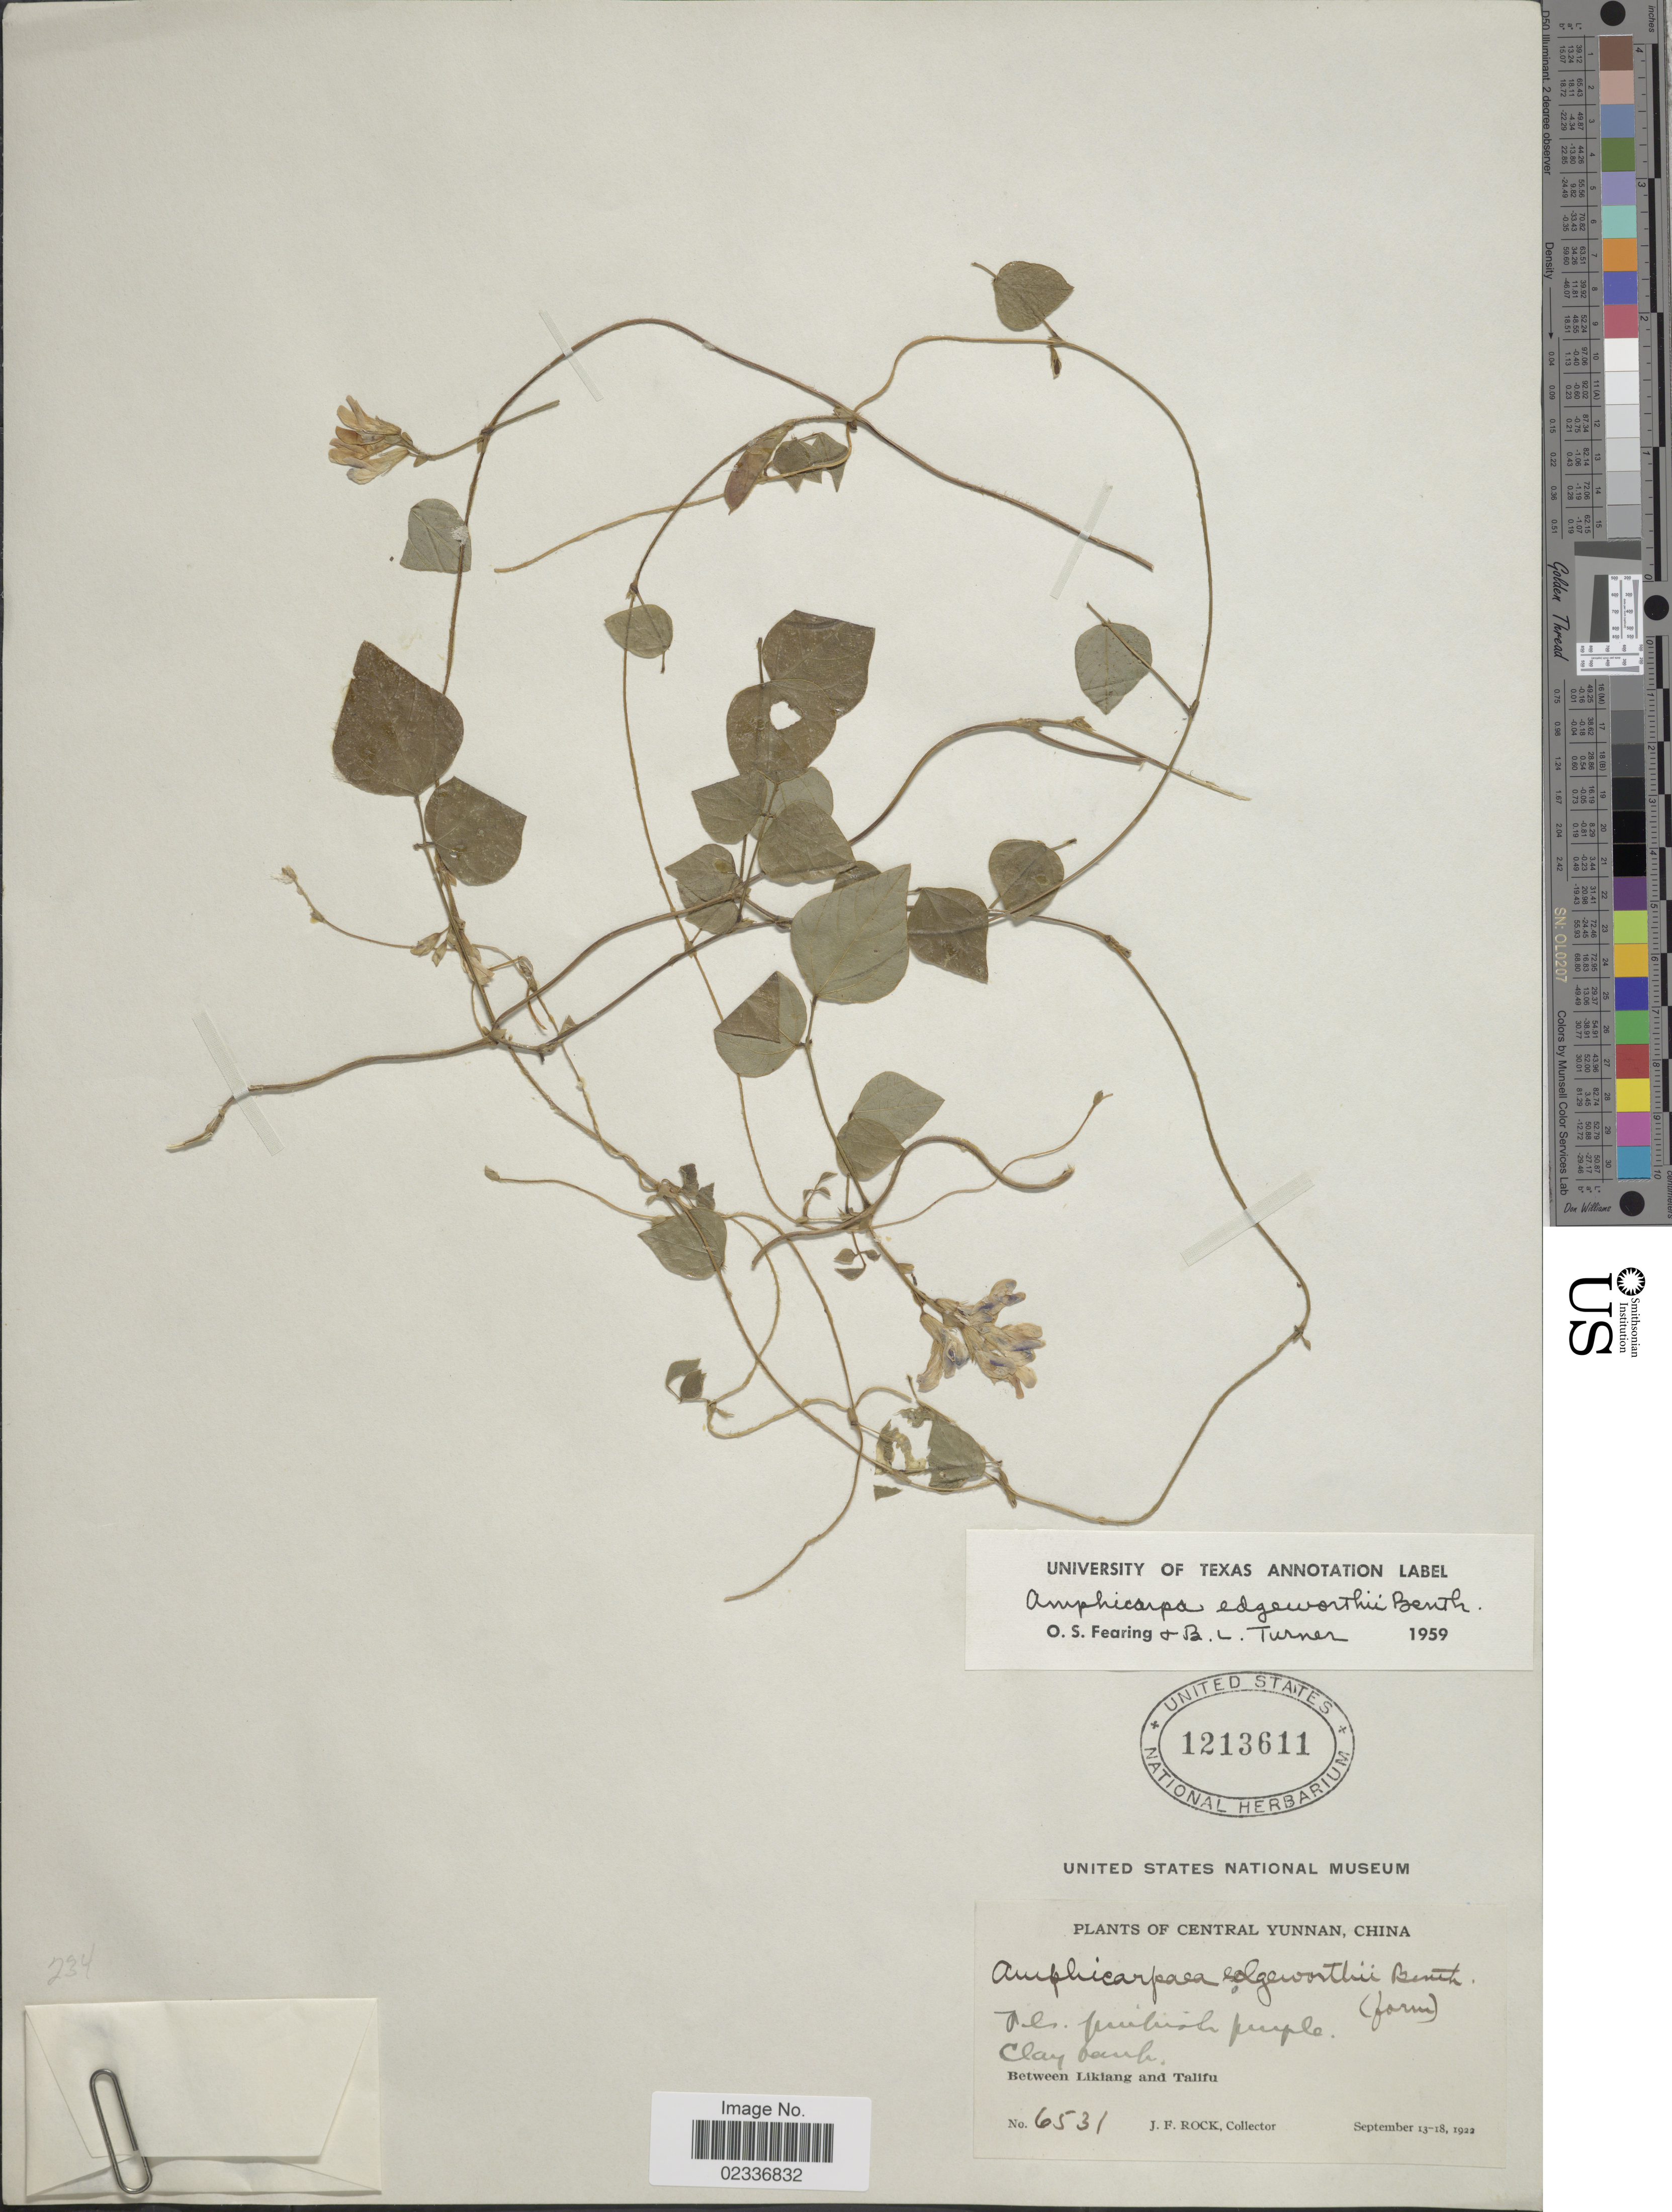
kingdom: Plantae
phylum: Tracheophyta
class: Magnoliopsida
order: Fabales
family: Fabaceae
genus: Amphicarpaea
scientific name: Amphicarpaea edgeworthii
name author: Benth.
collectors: J. Rock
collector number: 6531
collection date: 1922-09-13/1922-09-18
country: China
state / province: Yunnan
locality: Central Yunnan, Clay bank, between Likiang and Talifu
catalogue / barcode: US 1213611